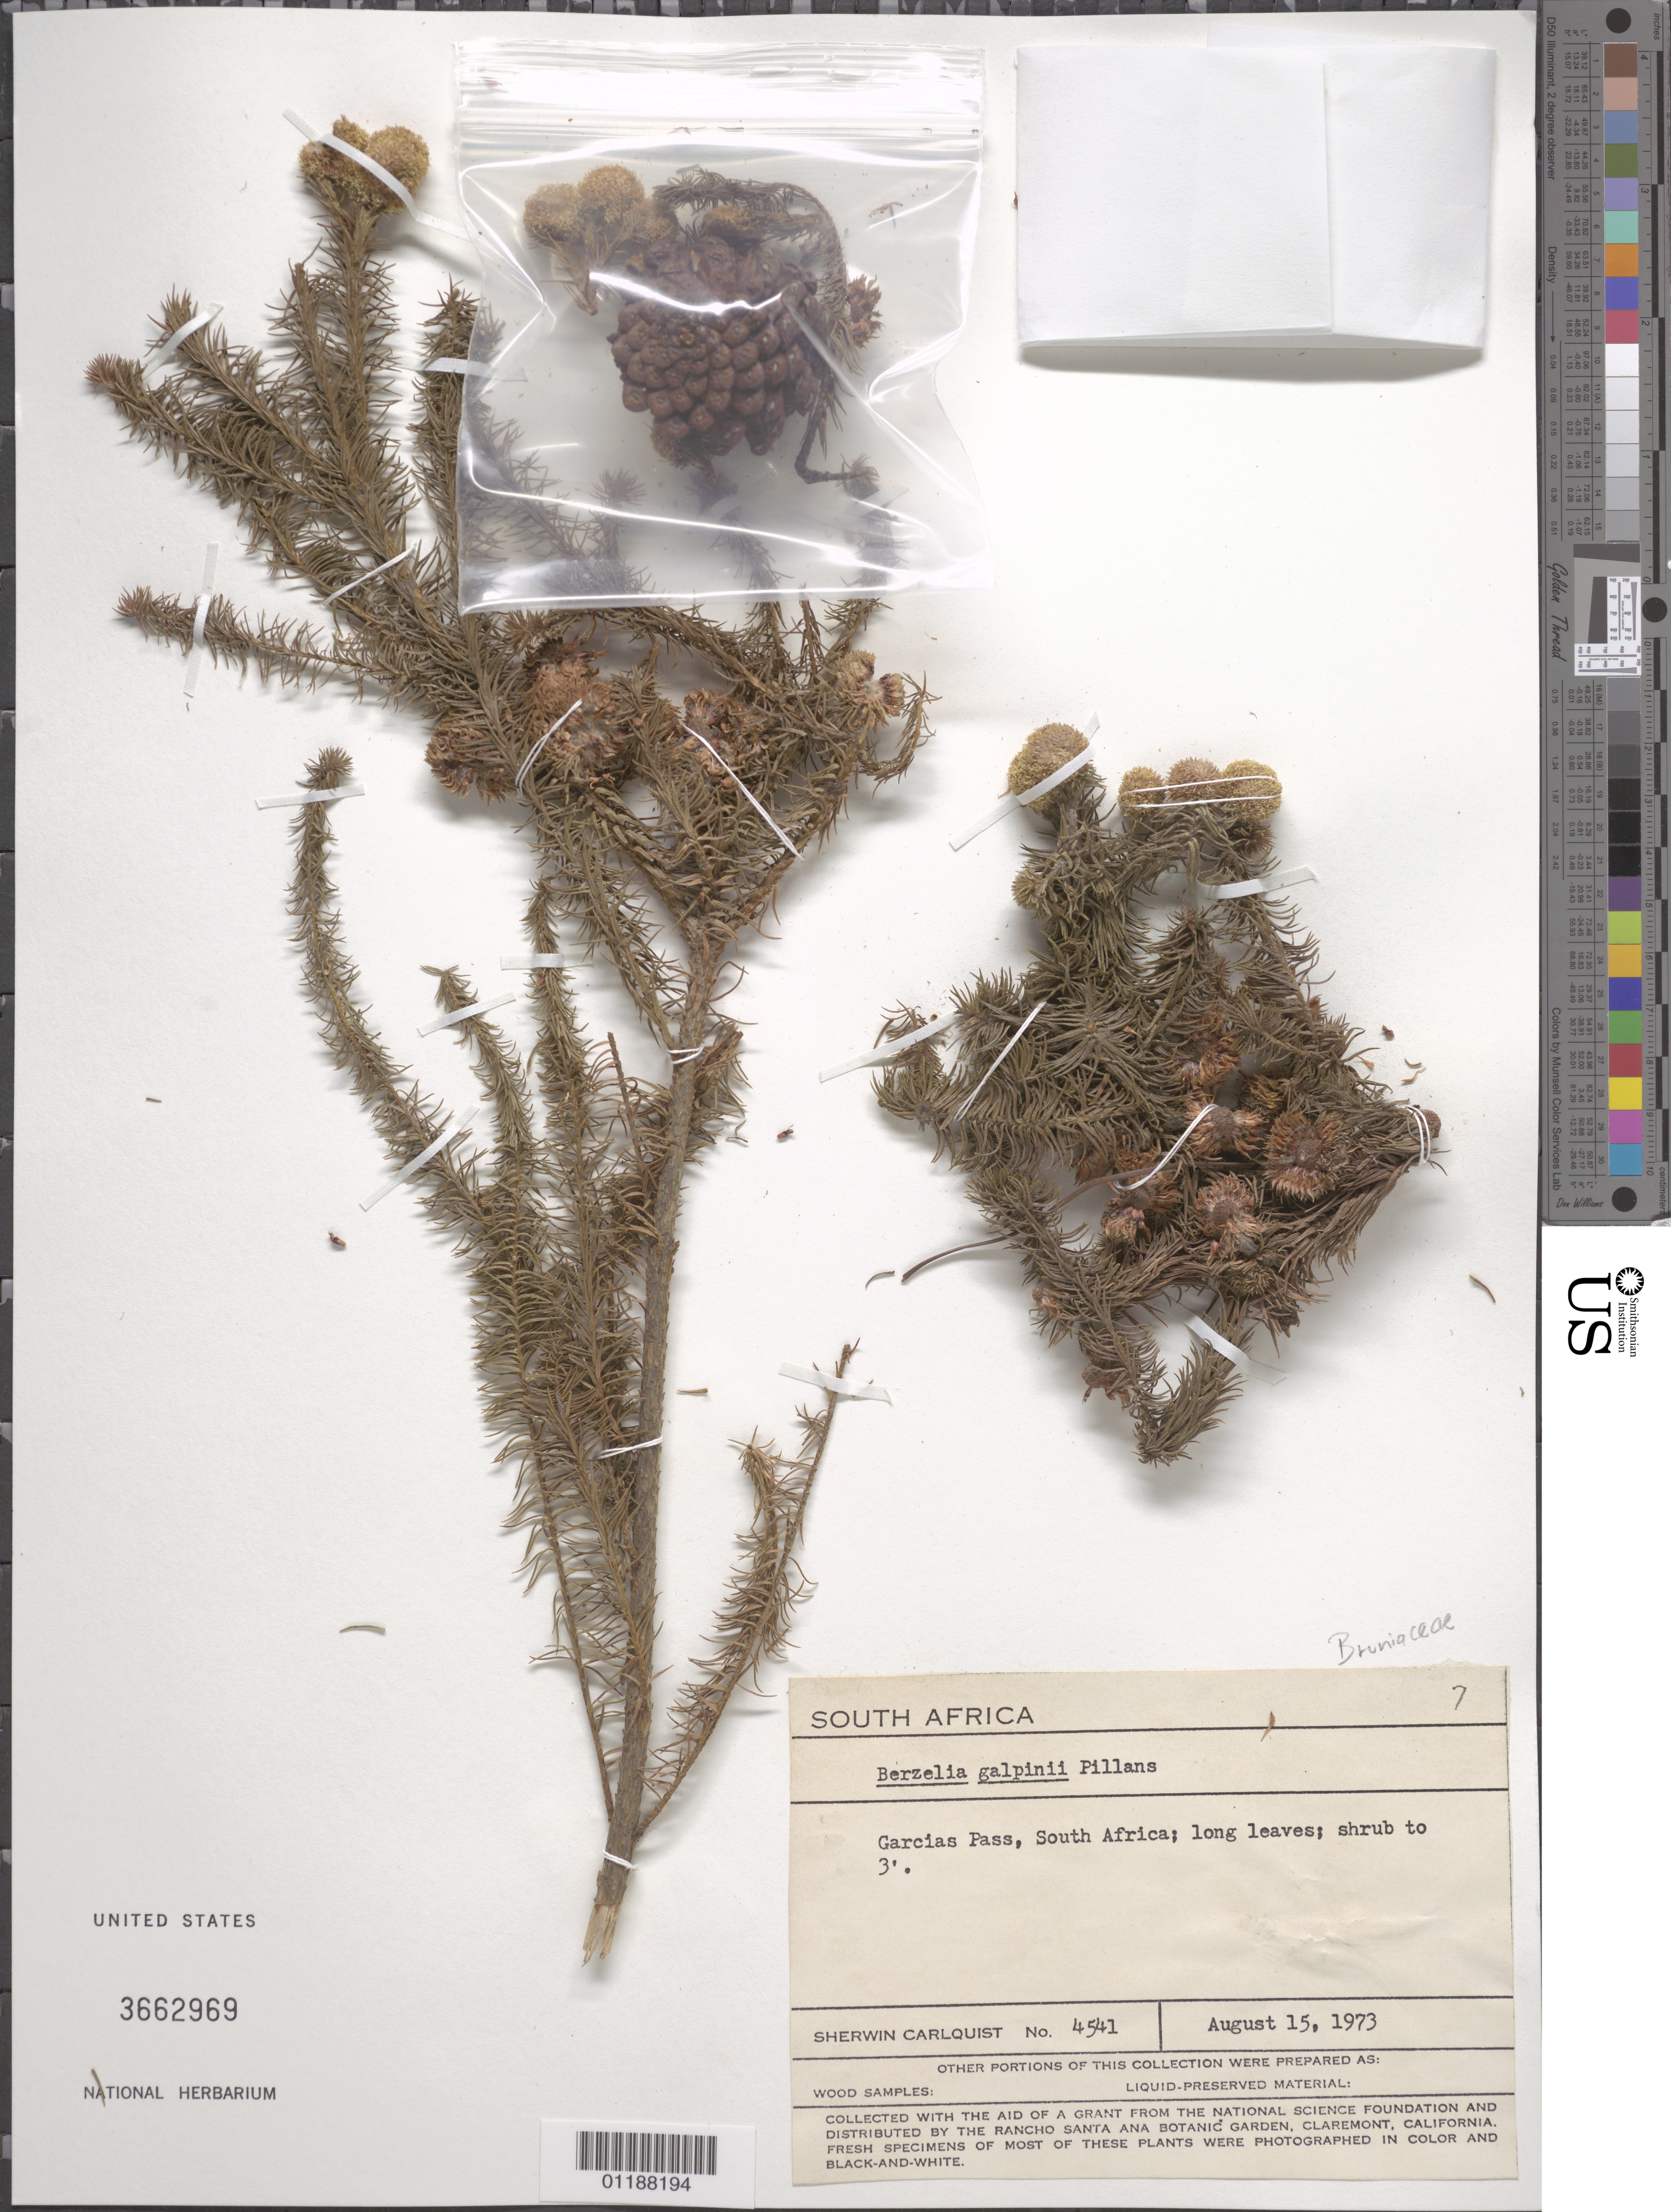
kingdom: Plantae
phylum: Tracheophyta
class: Magnoliopsida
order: Bruniales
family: Bruniaceae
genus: Berzelia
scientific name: Berzelia galpinii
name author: Pillans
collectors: S. Carlquist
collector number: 4541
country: South Africa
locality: Garcias Pass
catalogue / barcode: US 3662969